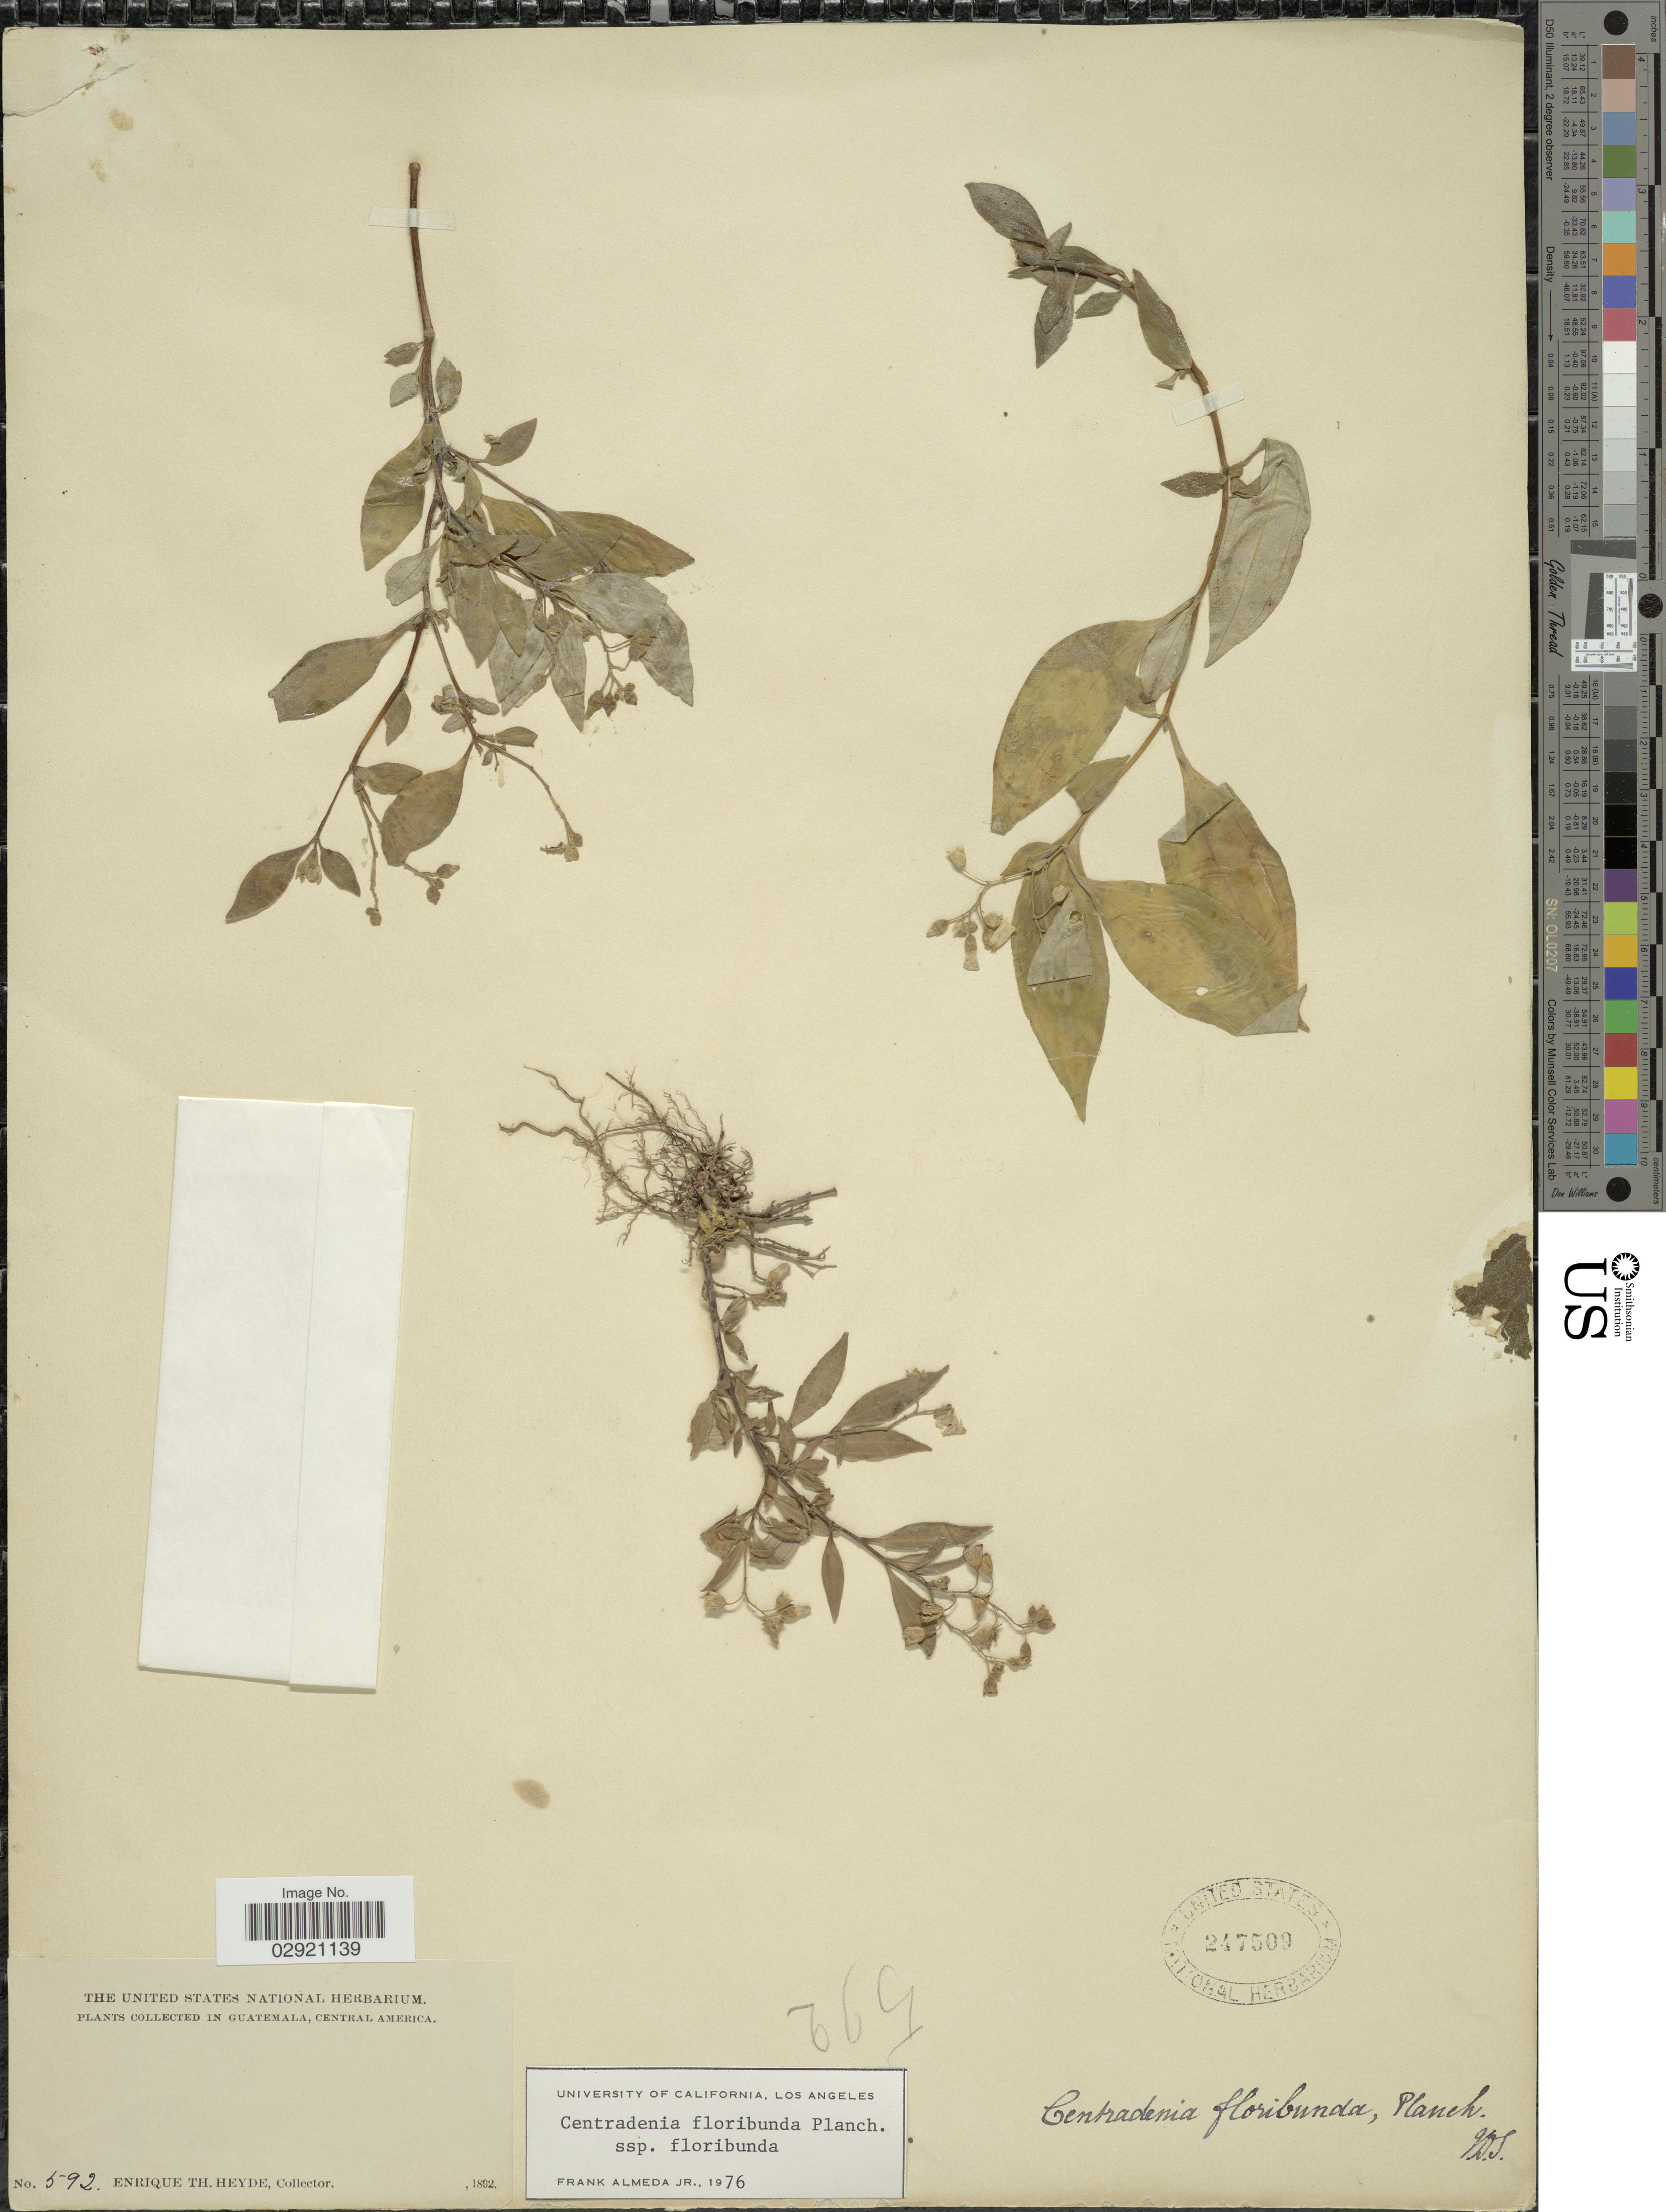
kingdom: Plantae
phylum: Tracheophyta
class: Magnoliopsida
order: Myrtales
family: Melastomataceae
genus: Centradenia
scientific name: Centradenia floribunda subsp. floribunda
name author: Planch.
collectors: E. T. Heyde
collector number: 592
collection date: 1892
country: Guatemala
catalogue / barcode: US 247509